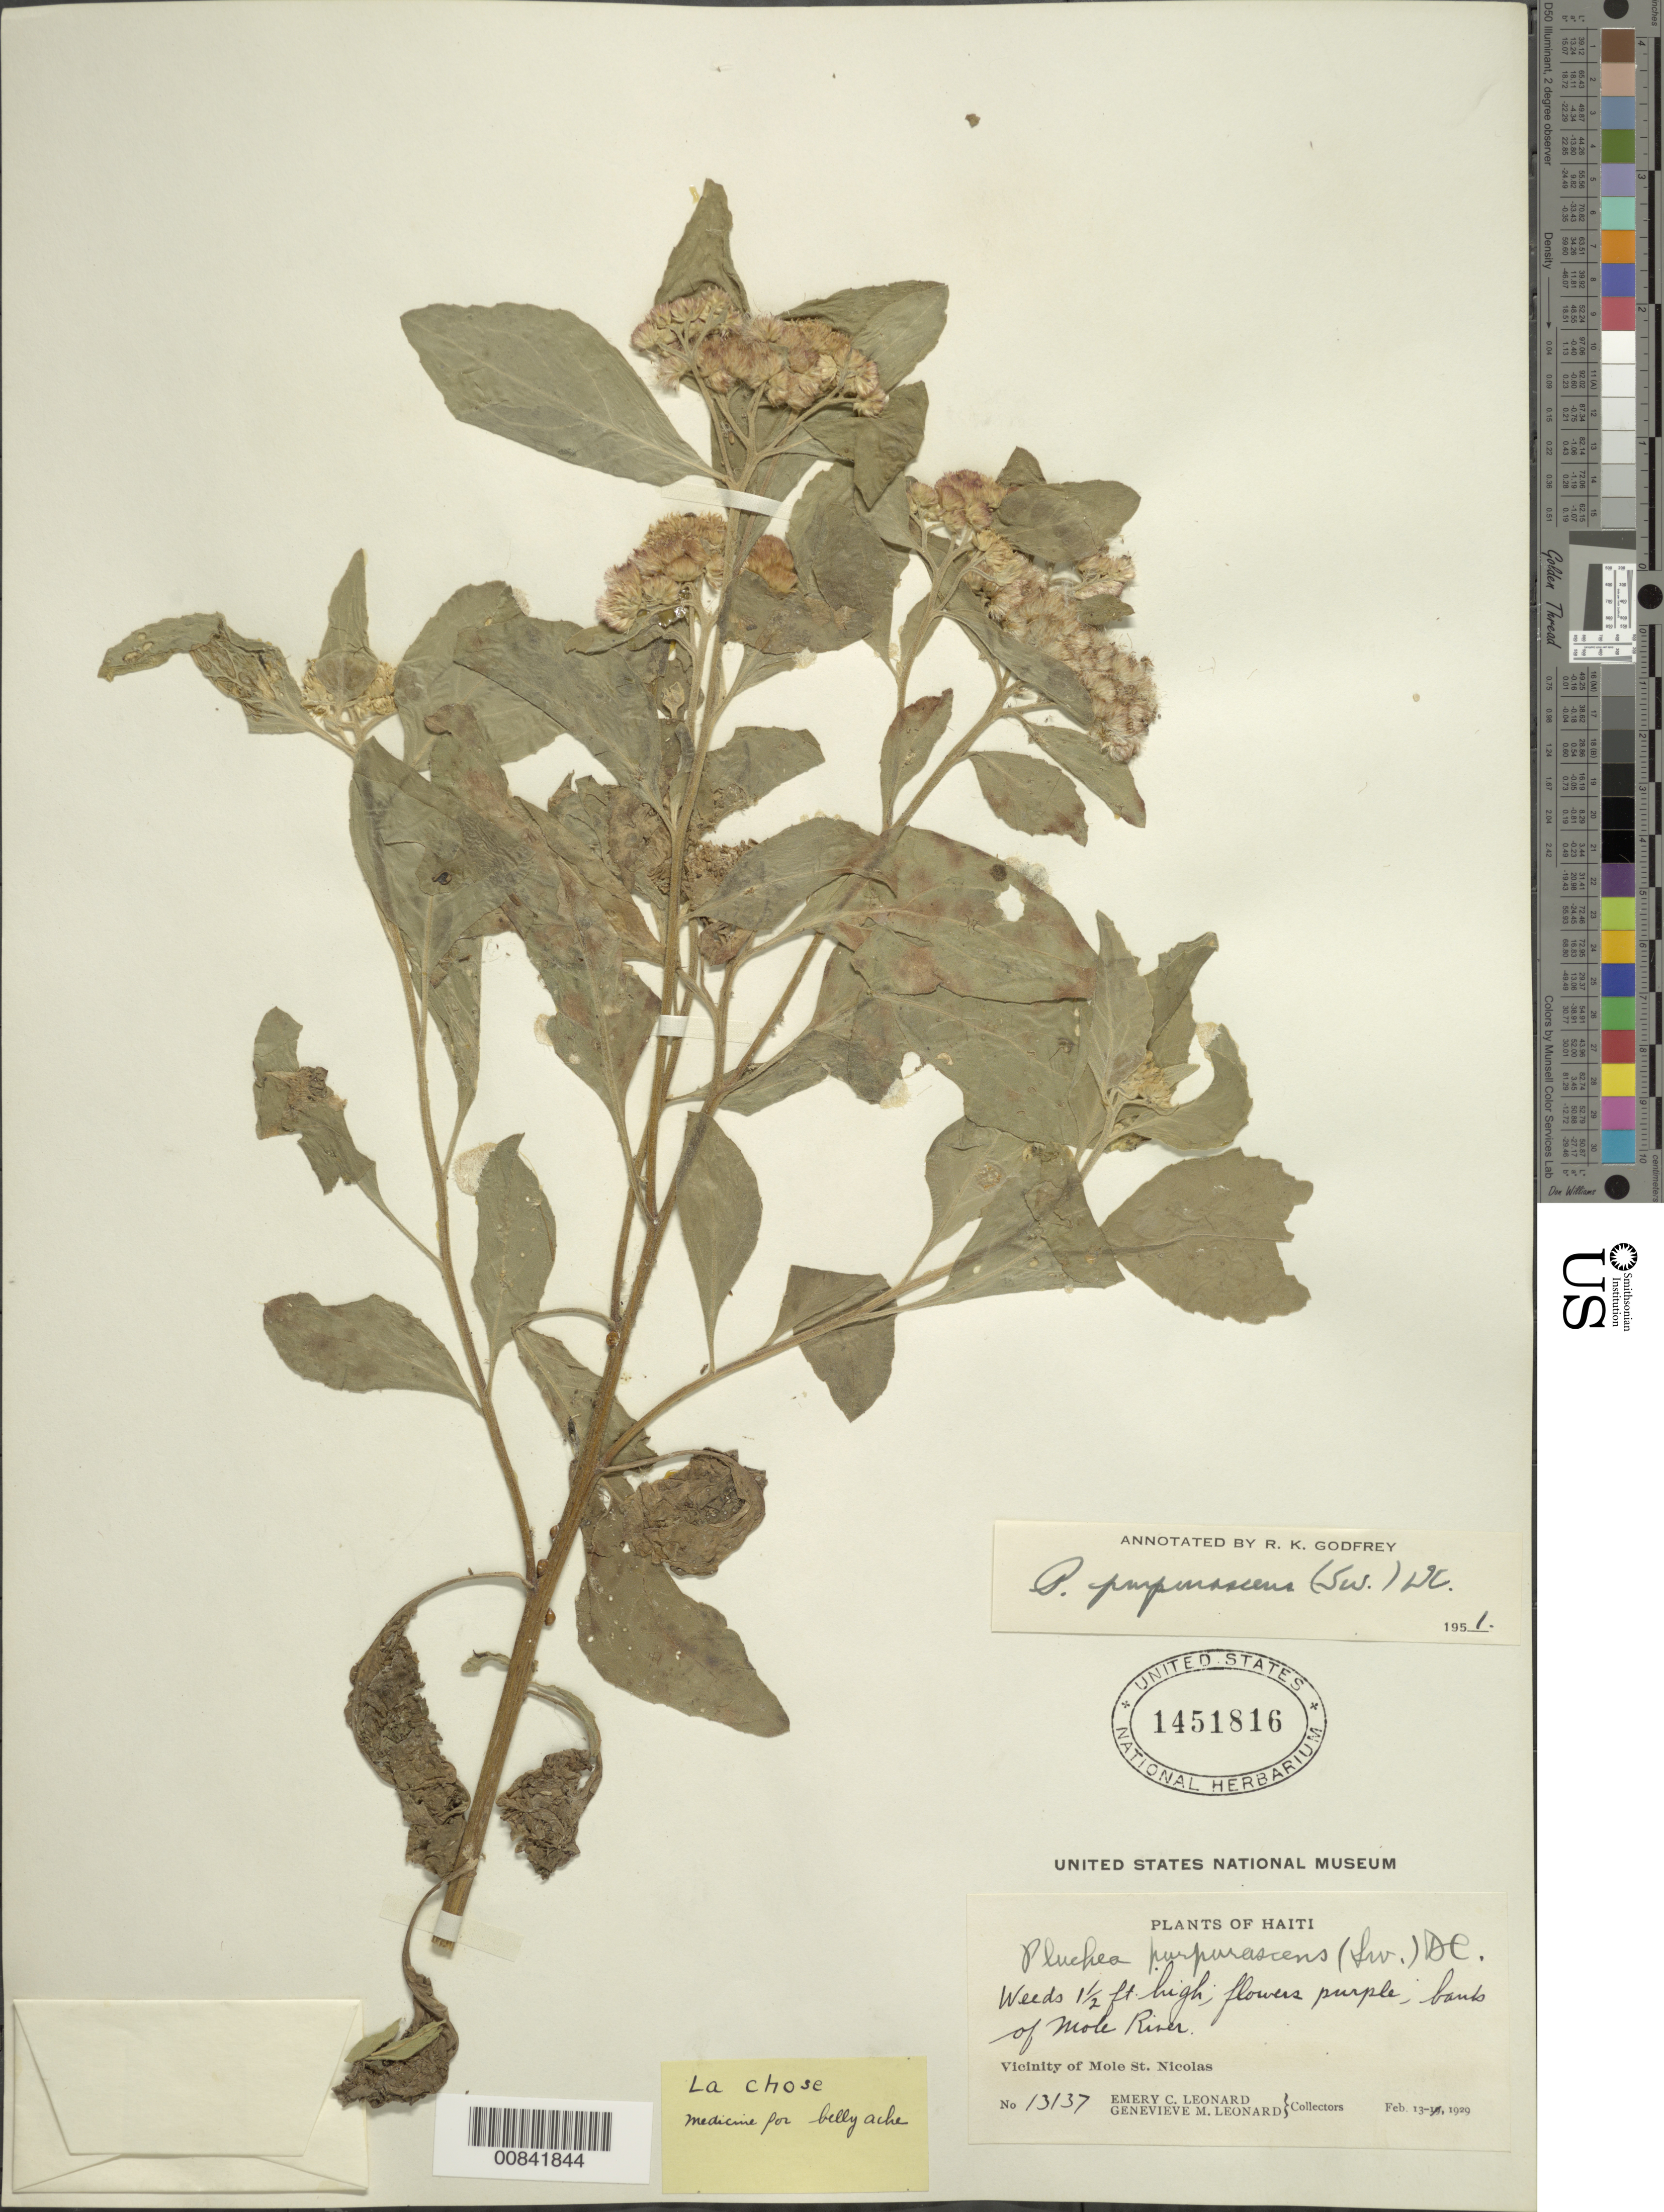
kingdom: Plantae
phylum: Tracheophyta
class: Magnoliopsida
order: Asterales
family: Asteraceae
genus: Pluchea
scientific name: Pluchea odorata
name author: (L.) Cass.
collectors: E. C. Leonard & G. M. Leonard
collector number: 13137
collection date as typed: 13 Feb 1929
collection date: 1929-02-13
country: Haiti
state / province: Nord-Ouest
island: Hispaniola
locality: Vicinity of Mole St. Nicolas, Mole River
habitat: River banks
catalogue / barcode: US 1451816